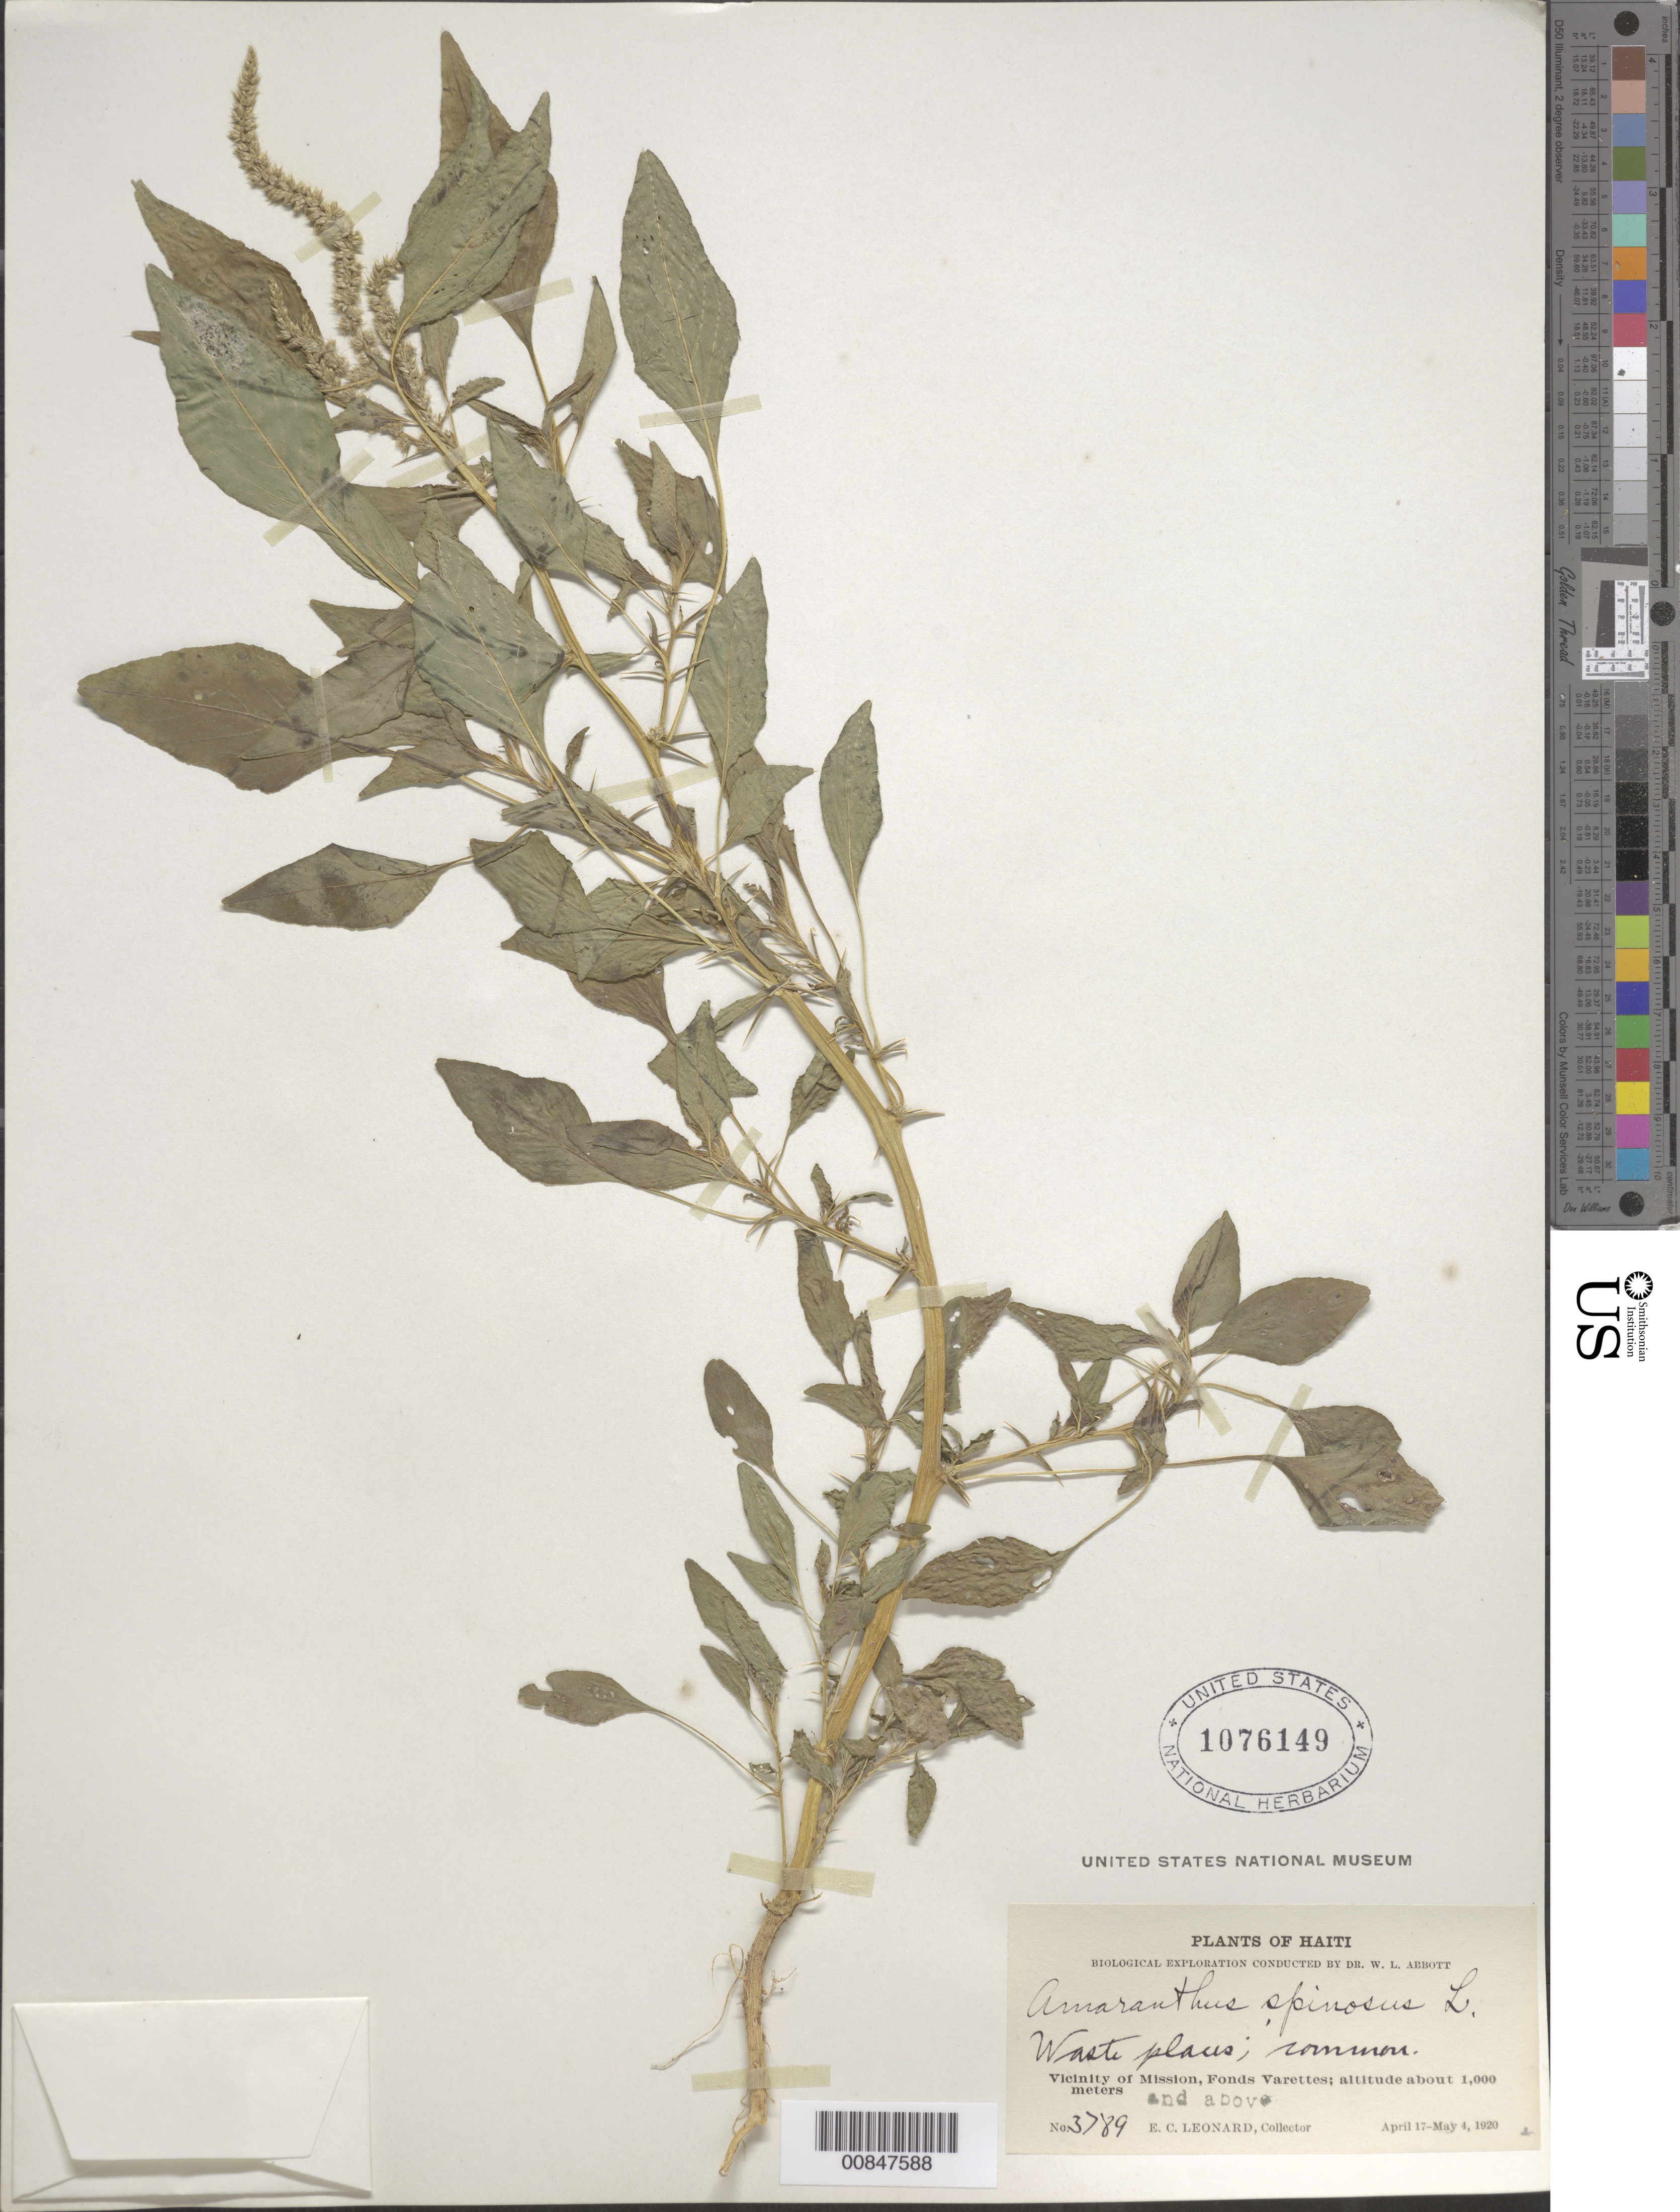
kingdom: Plantae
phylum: Tracheophyta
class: Magnoliopsida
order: Caryophyllales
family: Amaranthaceae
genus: Amaranthus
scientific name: Amaranthus spinosus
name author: L.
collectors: E. C. Leonard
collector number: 3789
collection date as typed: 17 Apr 1920 to 04 May 1920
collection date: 1920-04-17/1920-05-04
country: Haiti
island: Hispaniola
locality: Vicinity of Mission, Fonds Varettes.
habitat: Waste places.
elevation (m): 1000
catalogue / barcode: US 1076149